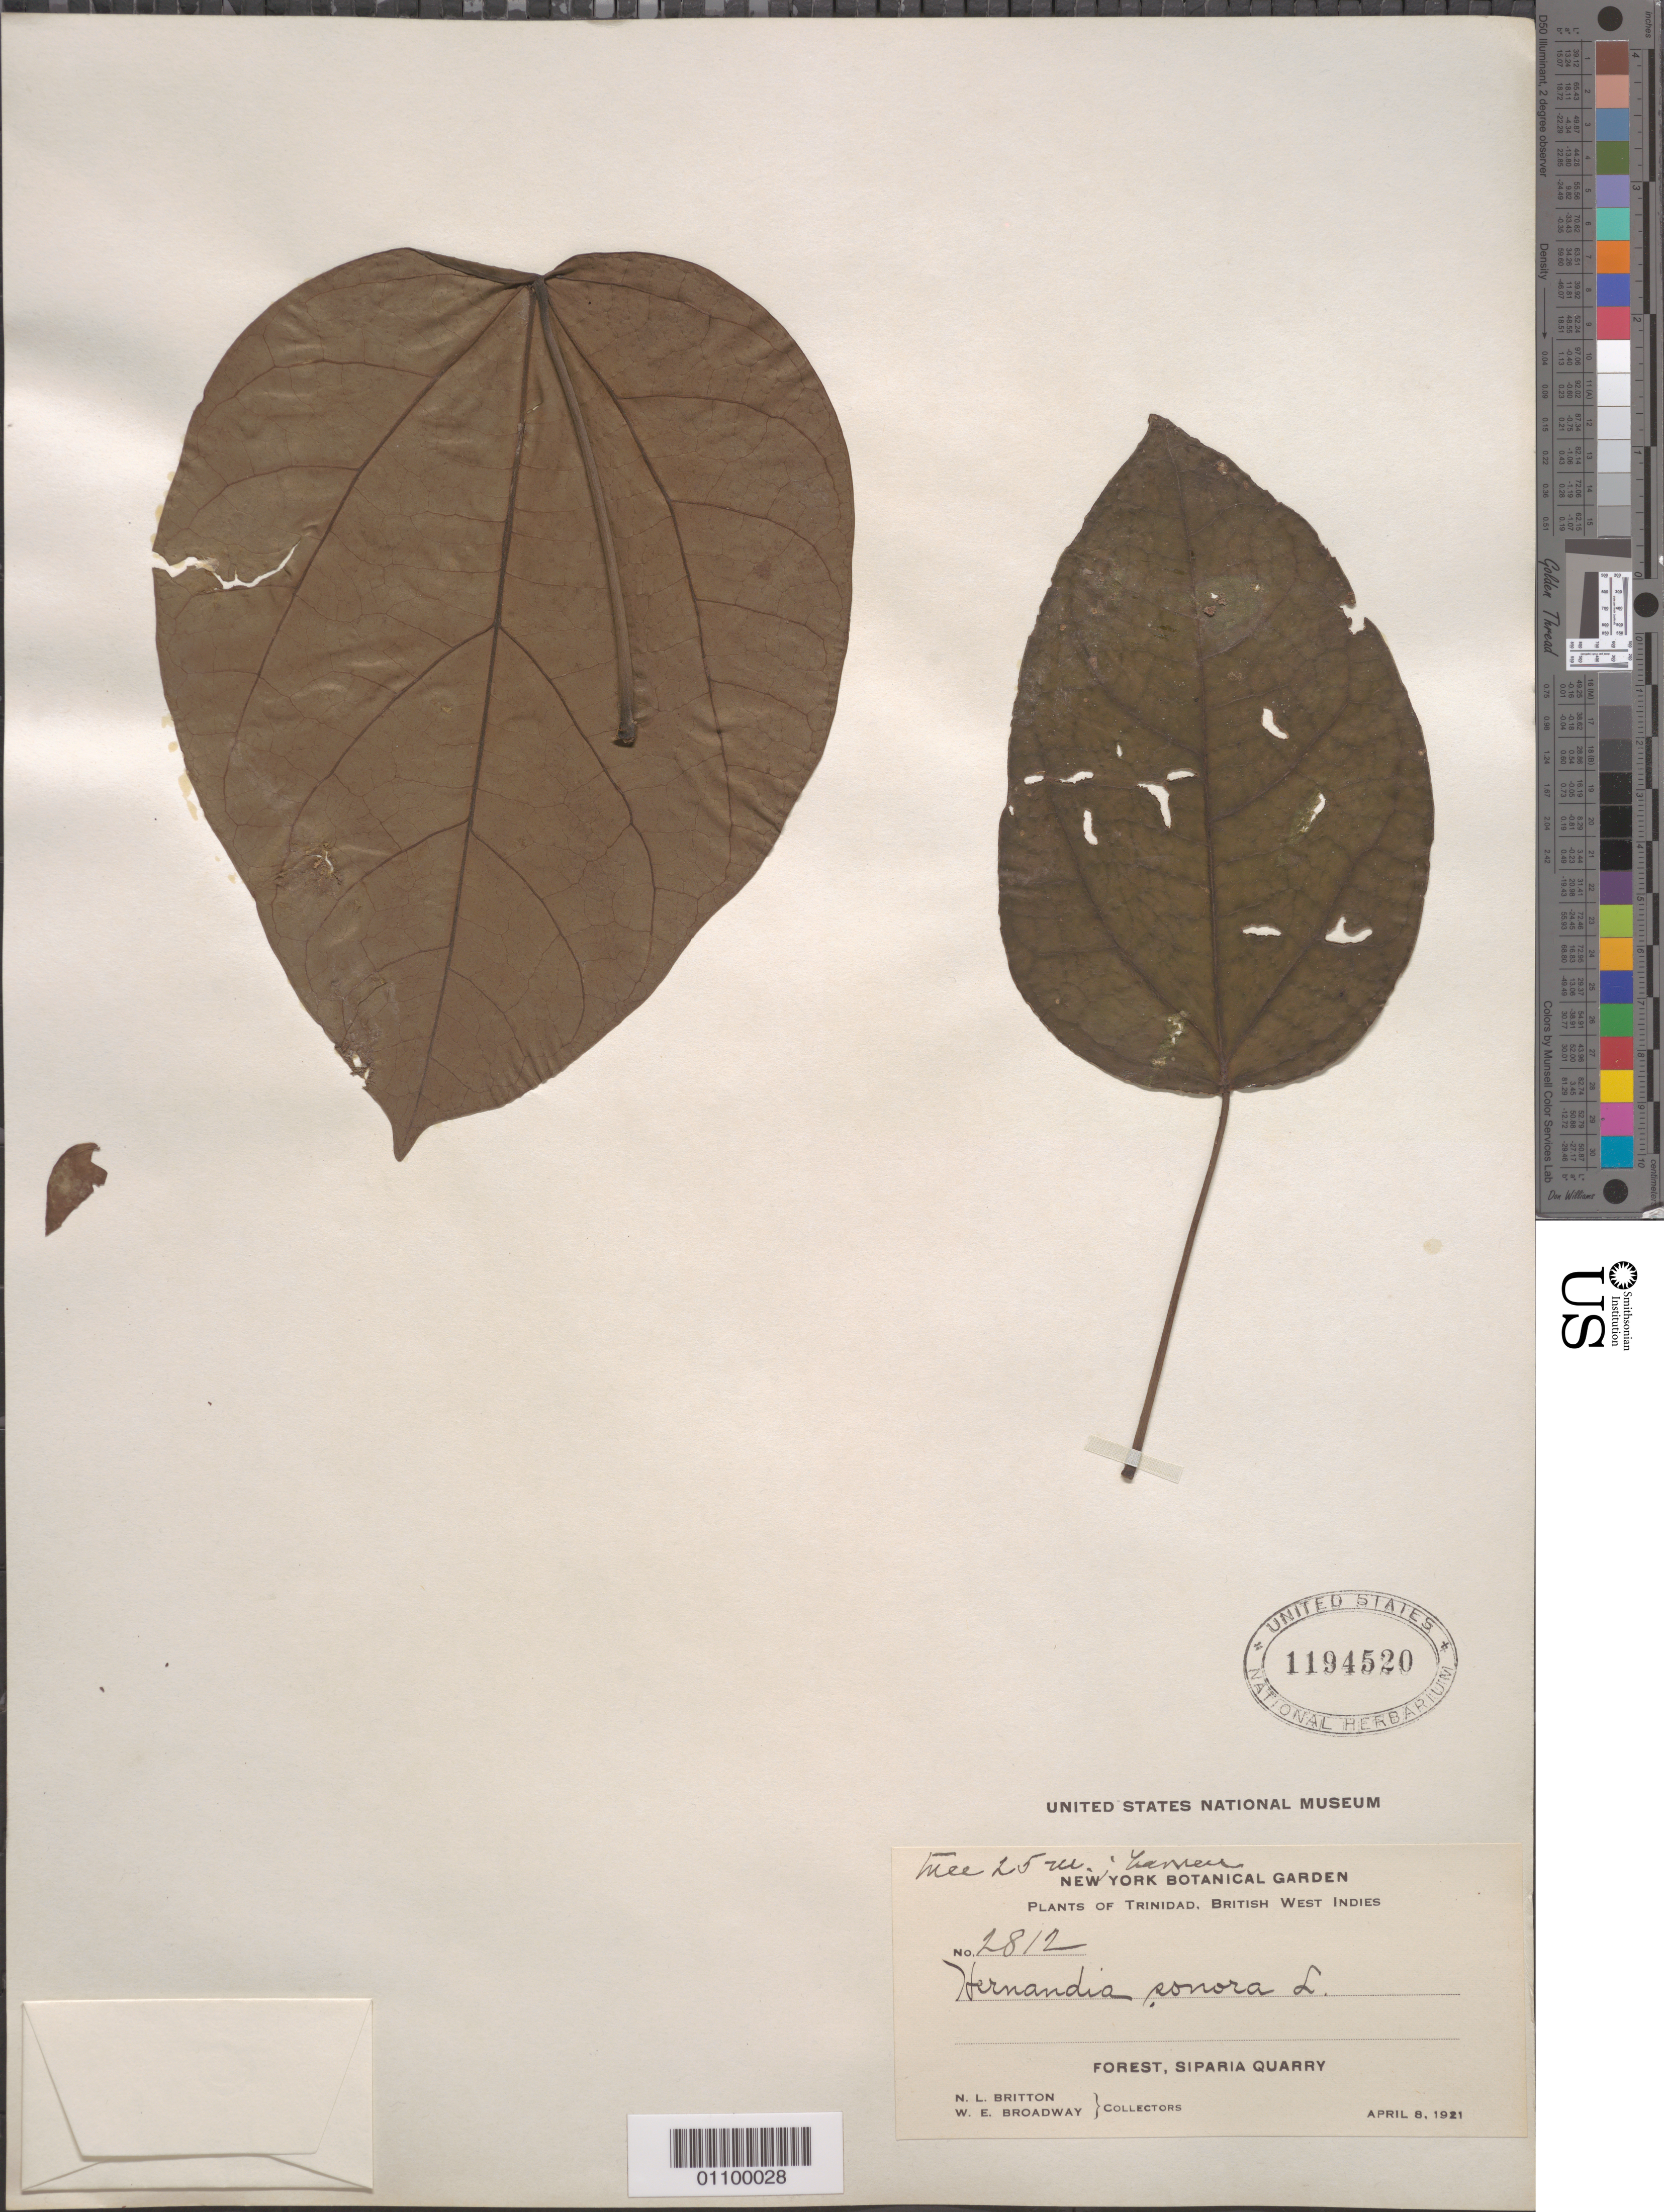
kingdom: Plantae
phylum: Tracheophyta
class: Magnoliopsida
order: Laurales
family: Hernandiaceae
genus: Hernandia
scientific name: Hernandia sonora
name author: L.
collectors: N. Britton & W. E. Broadway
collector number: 2812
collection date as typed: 08 Apr 1921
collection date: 1921-04-08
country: Trinidad and Tobago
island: Trinidad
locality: Forest, Siparia Quarry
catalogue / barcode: US 1194520